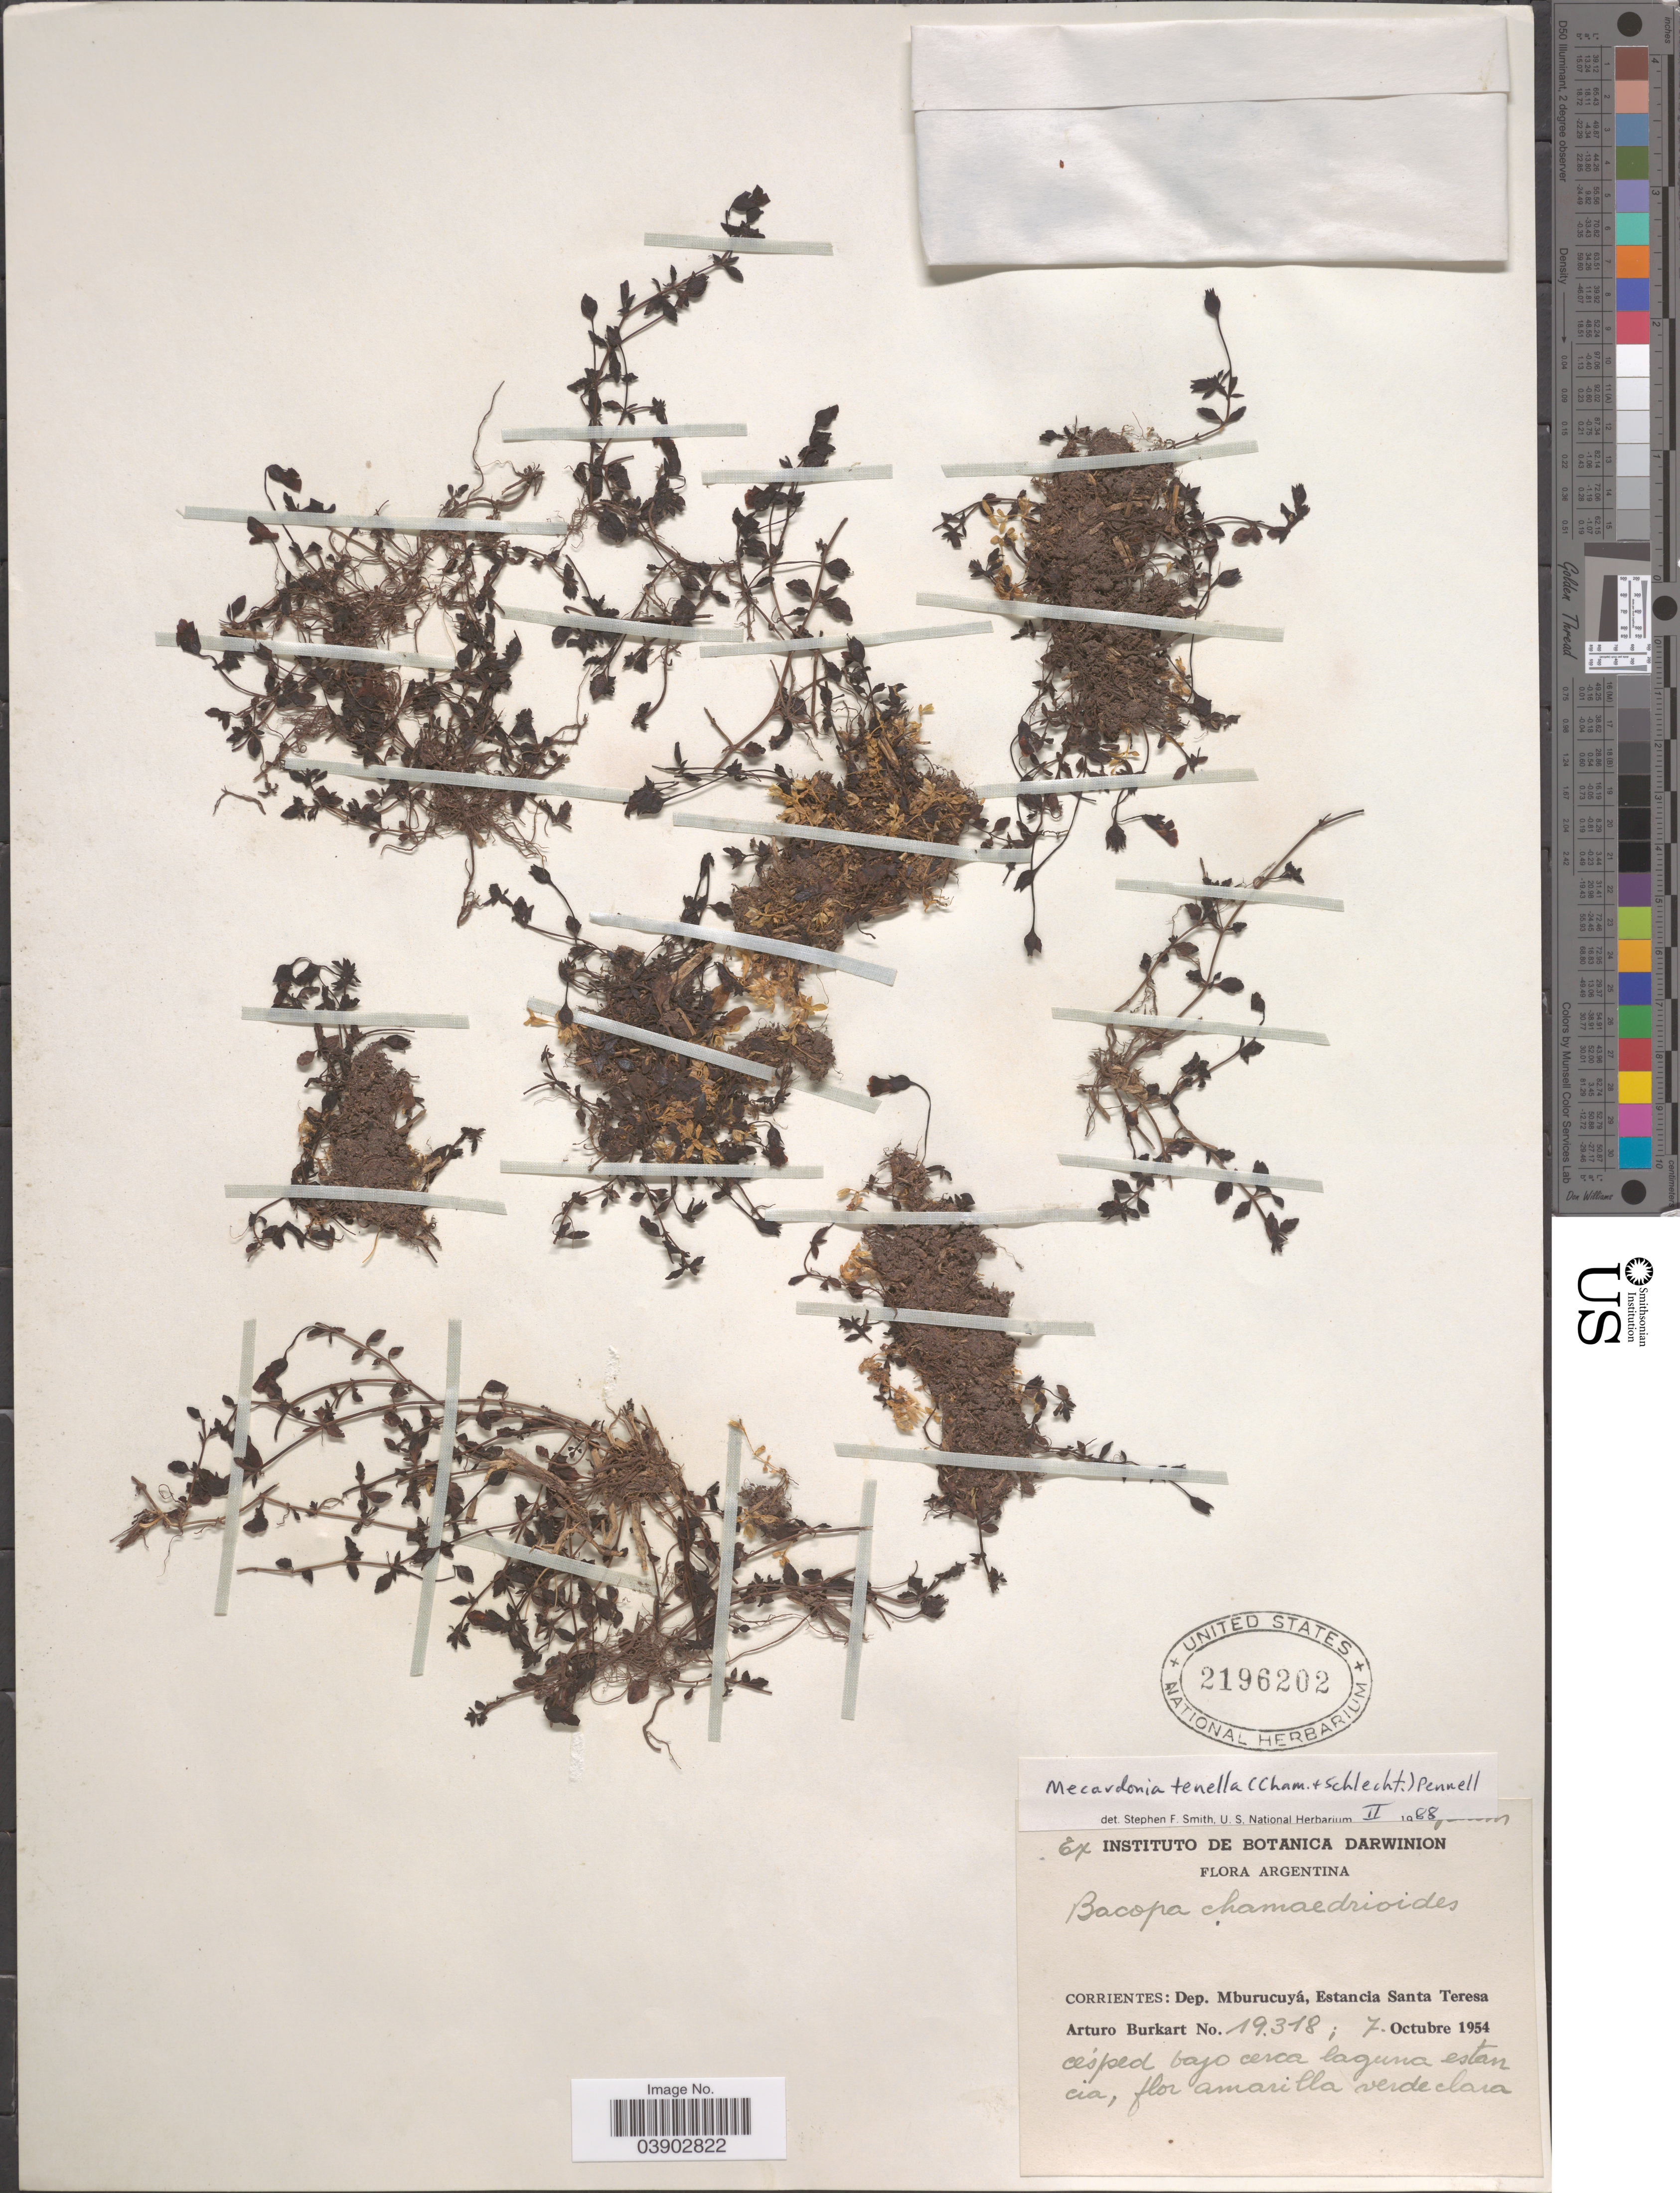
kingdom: Plantae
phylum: Tracheophyta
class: Magnoliopsida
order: Lamiales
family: Plantaginaceae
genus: Mecardonia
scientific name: Mecardonia tenella var. tenella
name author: (Cham. & Schltdl.) Pennell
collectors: A. E. Burkart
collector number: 19318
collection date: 1954-10-07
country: Argentina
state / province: Corrientes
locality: Dep. Mburucuyá, Estancia Santa Teresa.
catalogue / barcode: US 2196202